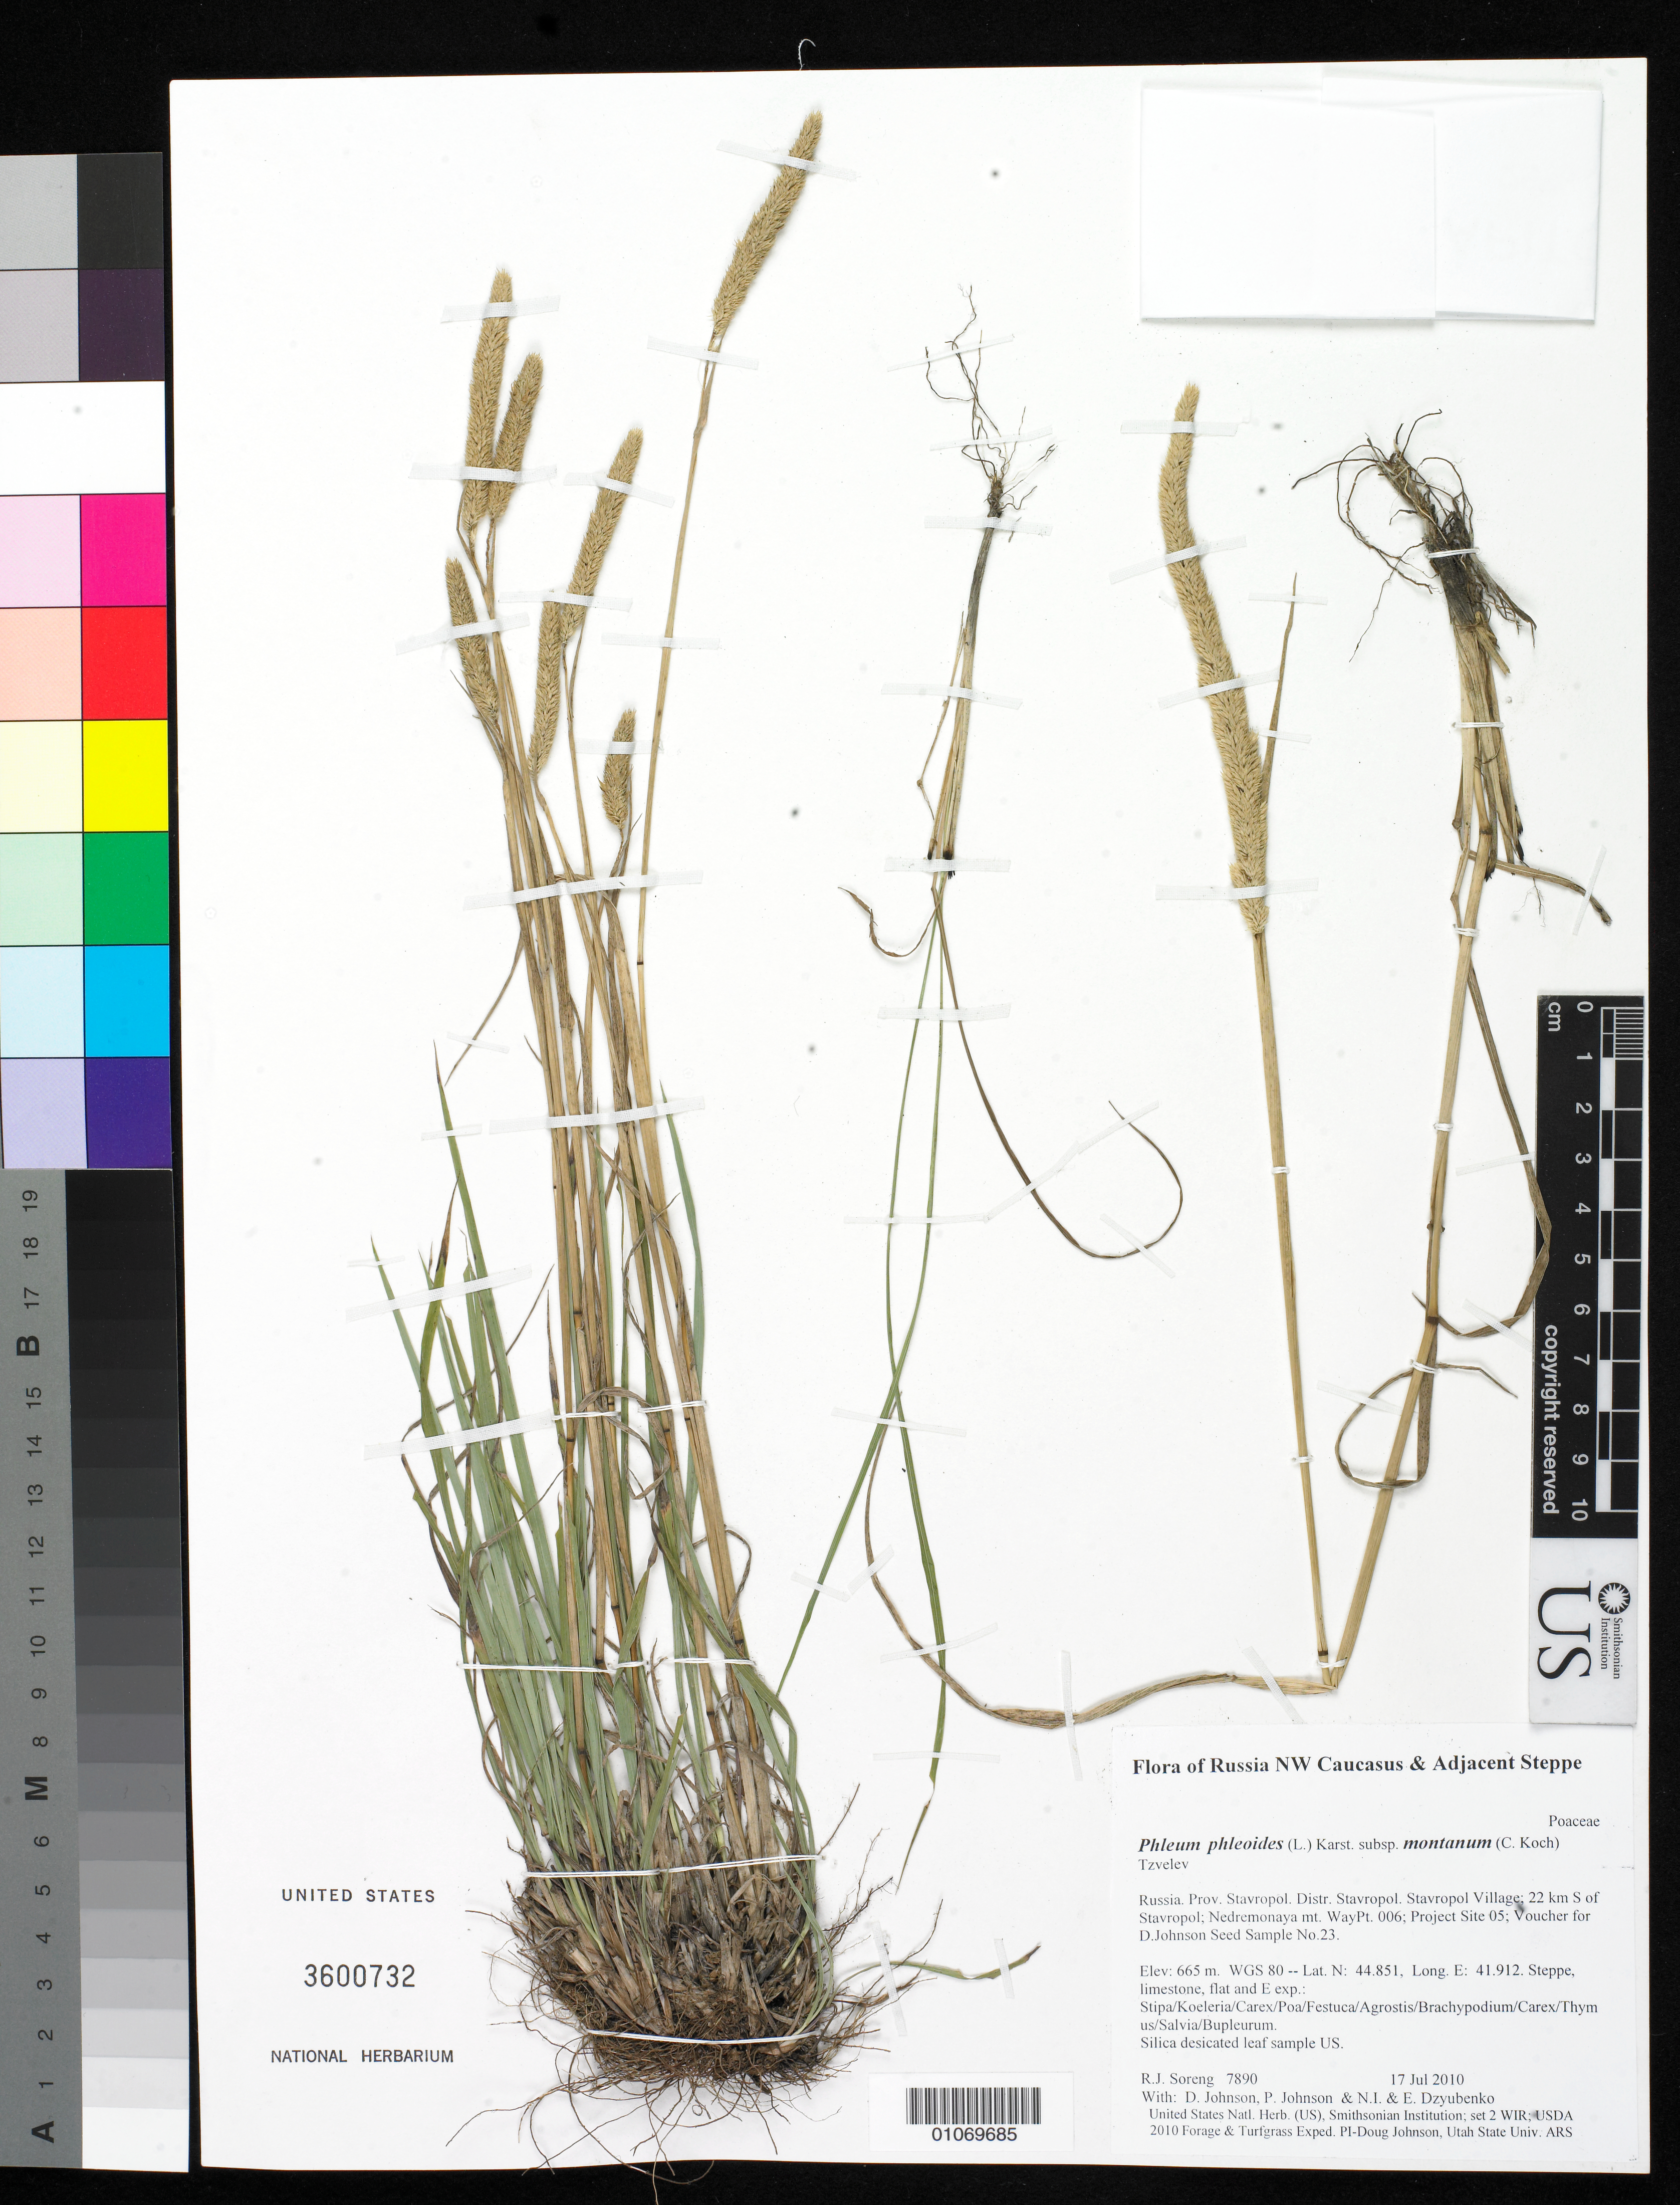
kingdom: Plantae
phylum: Tracheophyta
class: Liliopsida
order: Poales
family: Poaceae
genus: Phleum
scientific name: Phleum phleoides subsp. phleoides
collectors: R. J. Soreng, D. Johnson, P. Johnson, N. Dzyubenko & E. Dzyubenko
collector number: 7890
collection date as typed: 17 Jul 2010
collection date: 2010-07-17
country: Russian Federation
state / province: Stavropol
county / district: Stavropol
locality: Stavropol Village; 22 km S of Stavropol; Nedremonaya mt.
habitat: Steppe, limestone, flat and E exp.: Stipa/Koeleria/Carex/Poa/Festuca/Agrostis/Brachypodium/Carex/Thymus/Salvia/Bupleurum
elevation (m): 665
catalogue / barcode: US 3600732